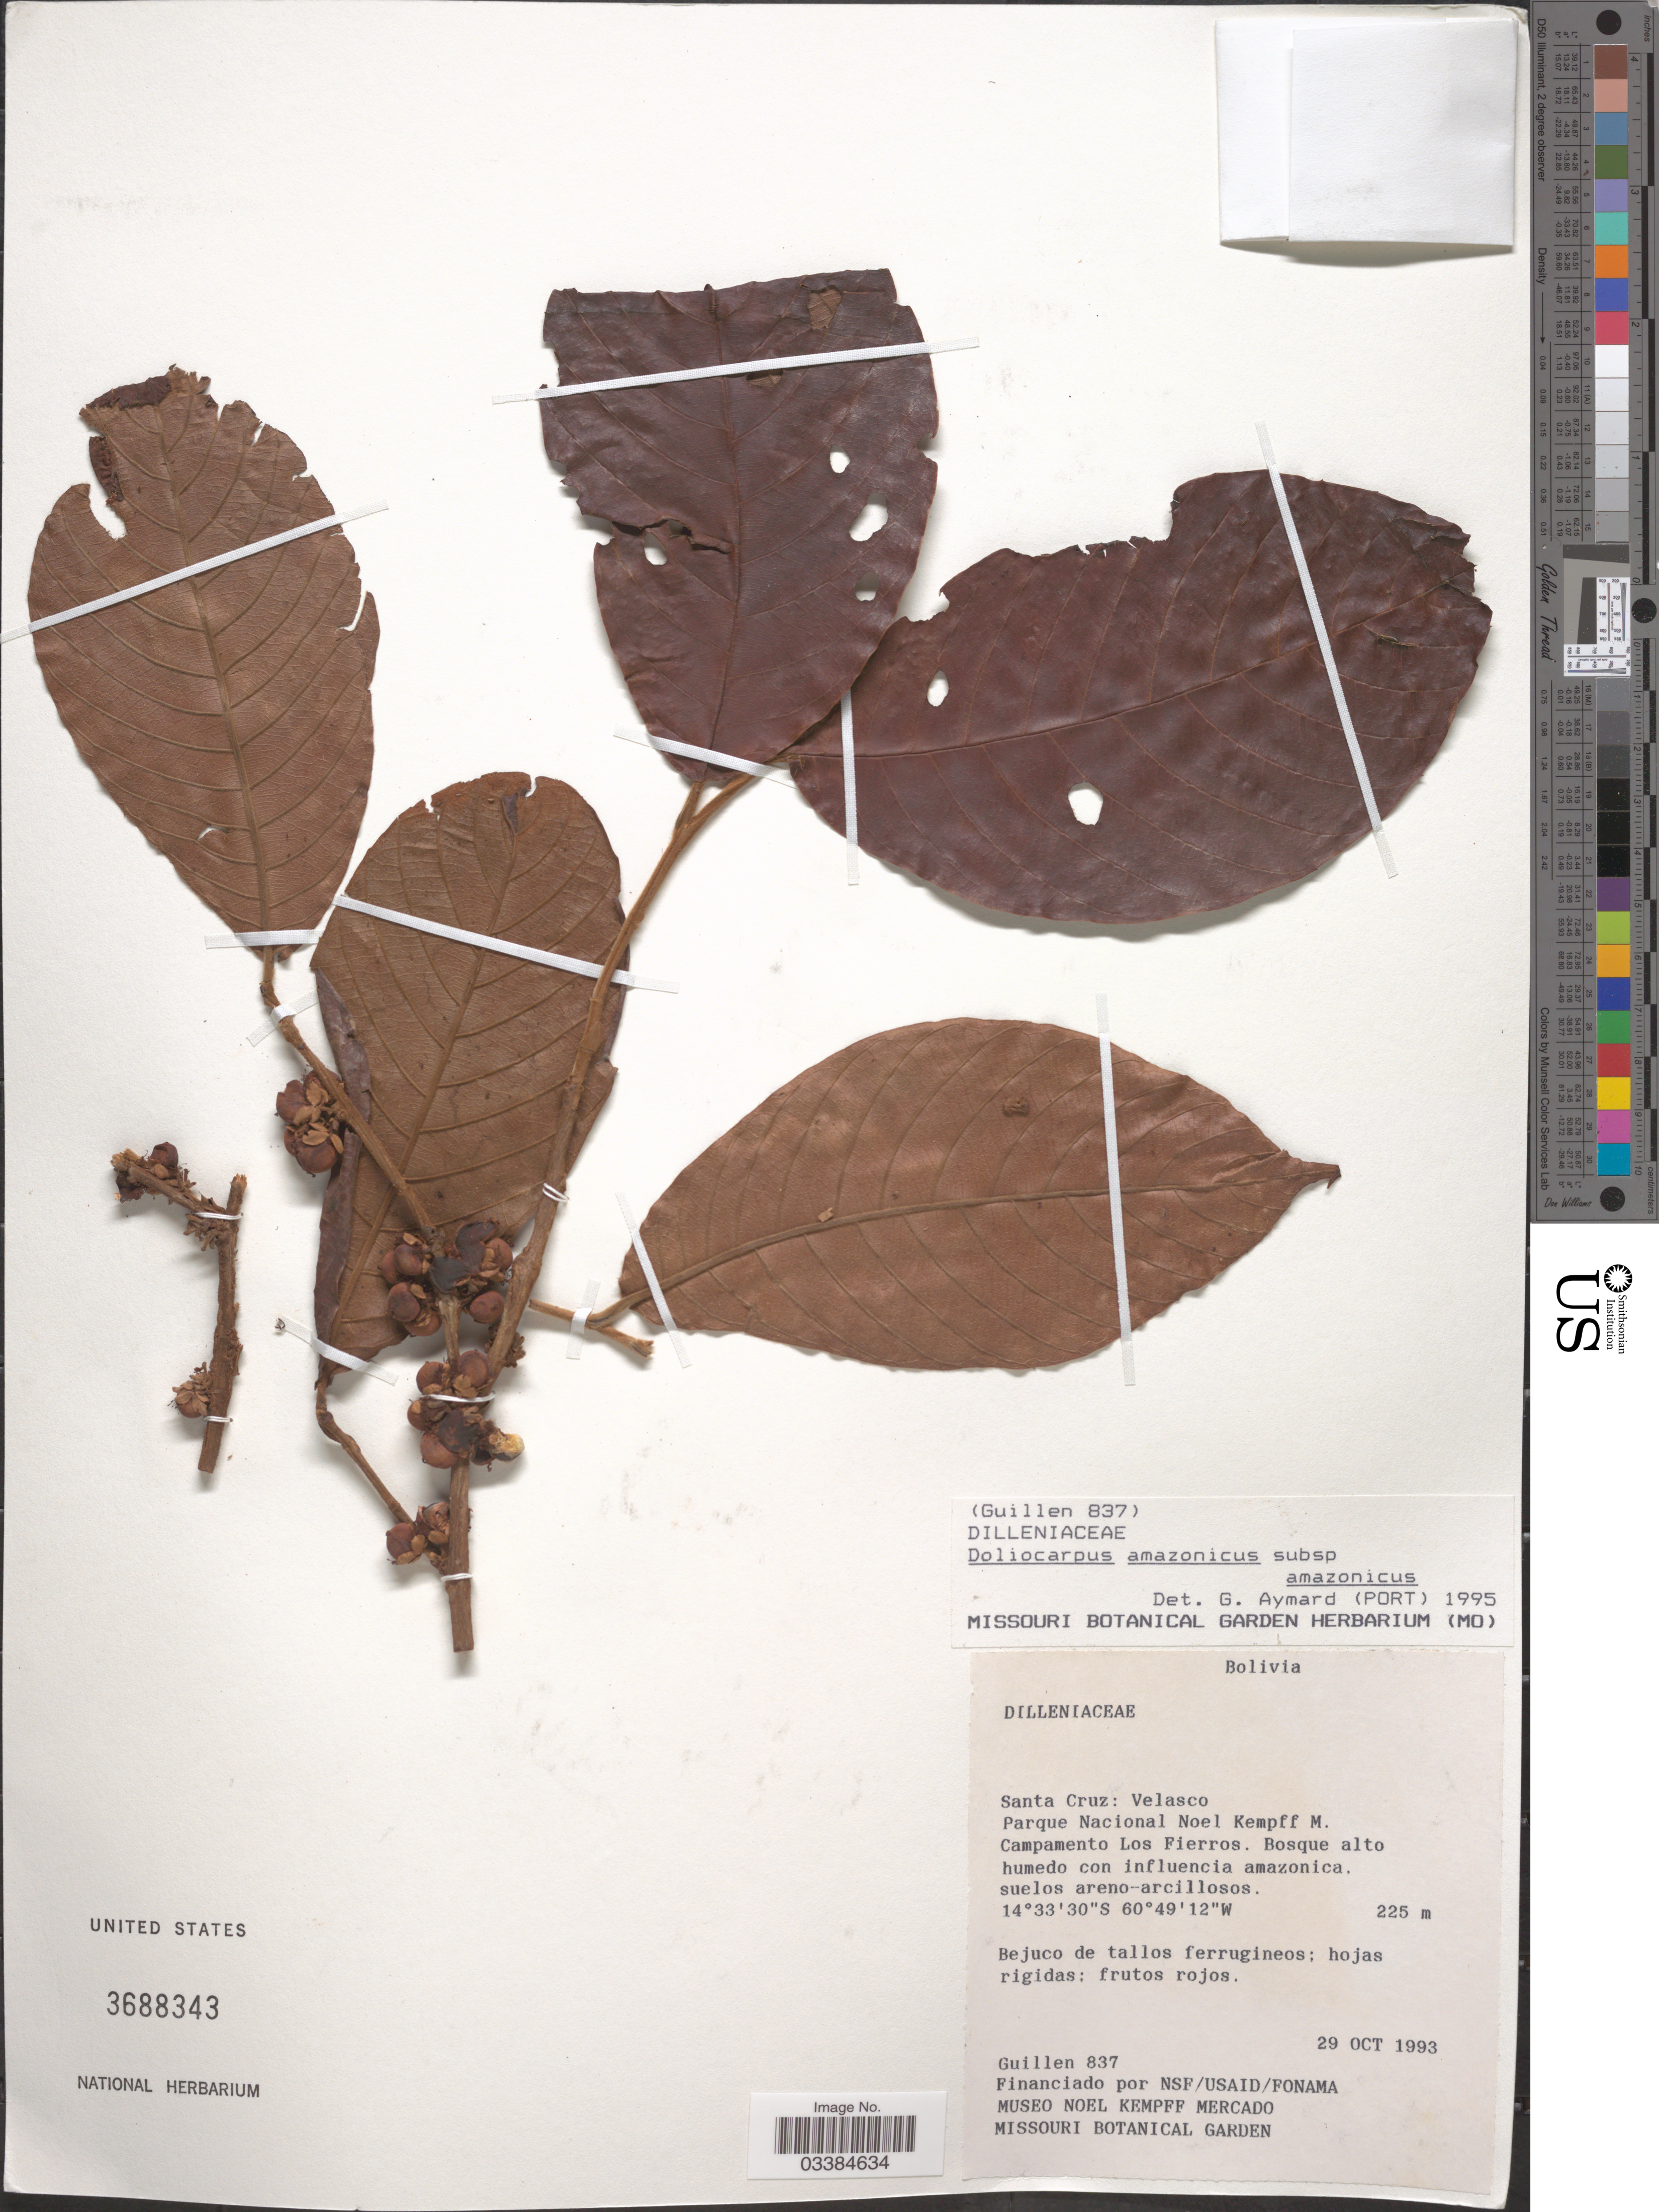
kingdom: Plantae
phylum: Tracheophyta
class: Magnoliopsida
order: Dilleniales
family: Dilleniaceae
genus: Doliocarpus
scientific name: Doliocarpus amazonicus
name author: Sleumer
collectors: -- Guillen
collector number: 837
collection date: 1993-10-29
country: Bolivia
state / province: Santa Cruz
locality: Velasco. Parque Nacional Noel Kempff M. Campamento Los Fierros.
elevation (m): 225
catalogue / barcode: US 3688343